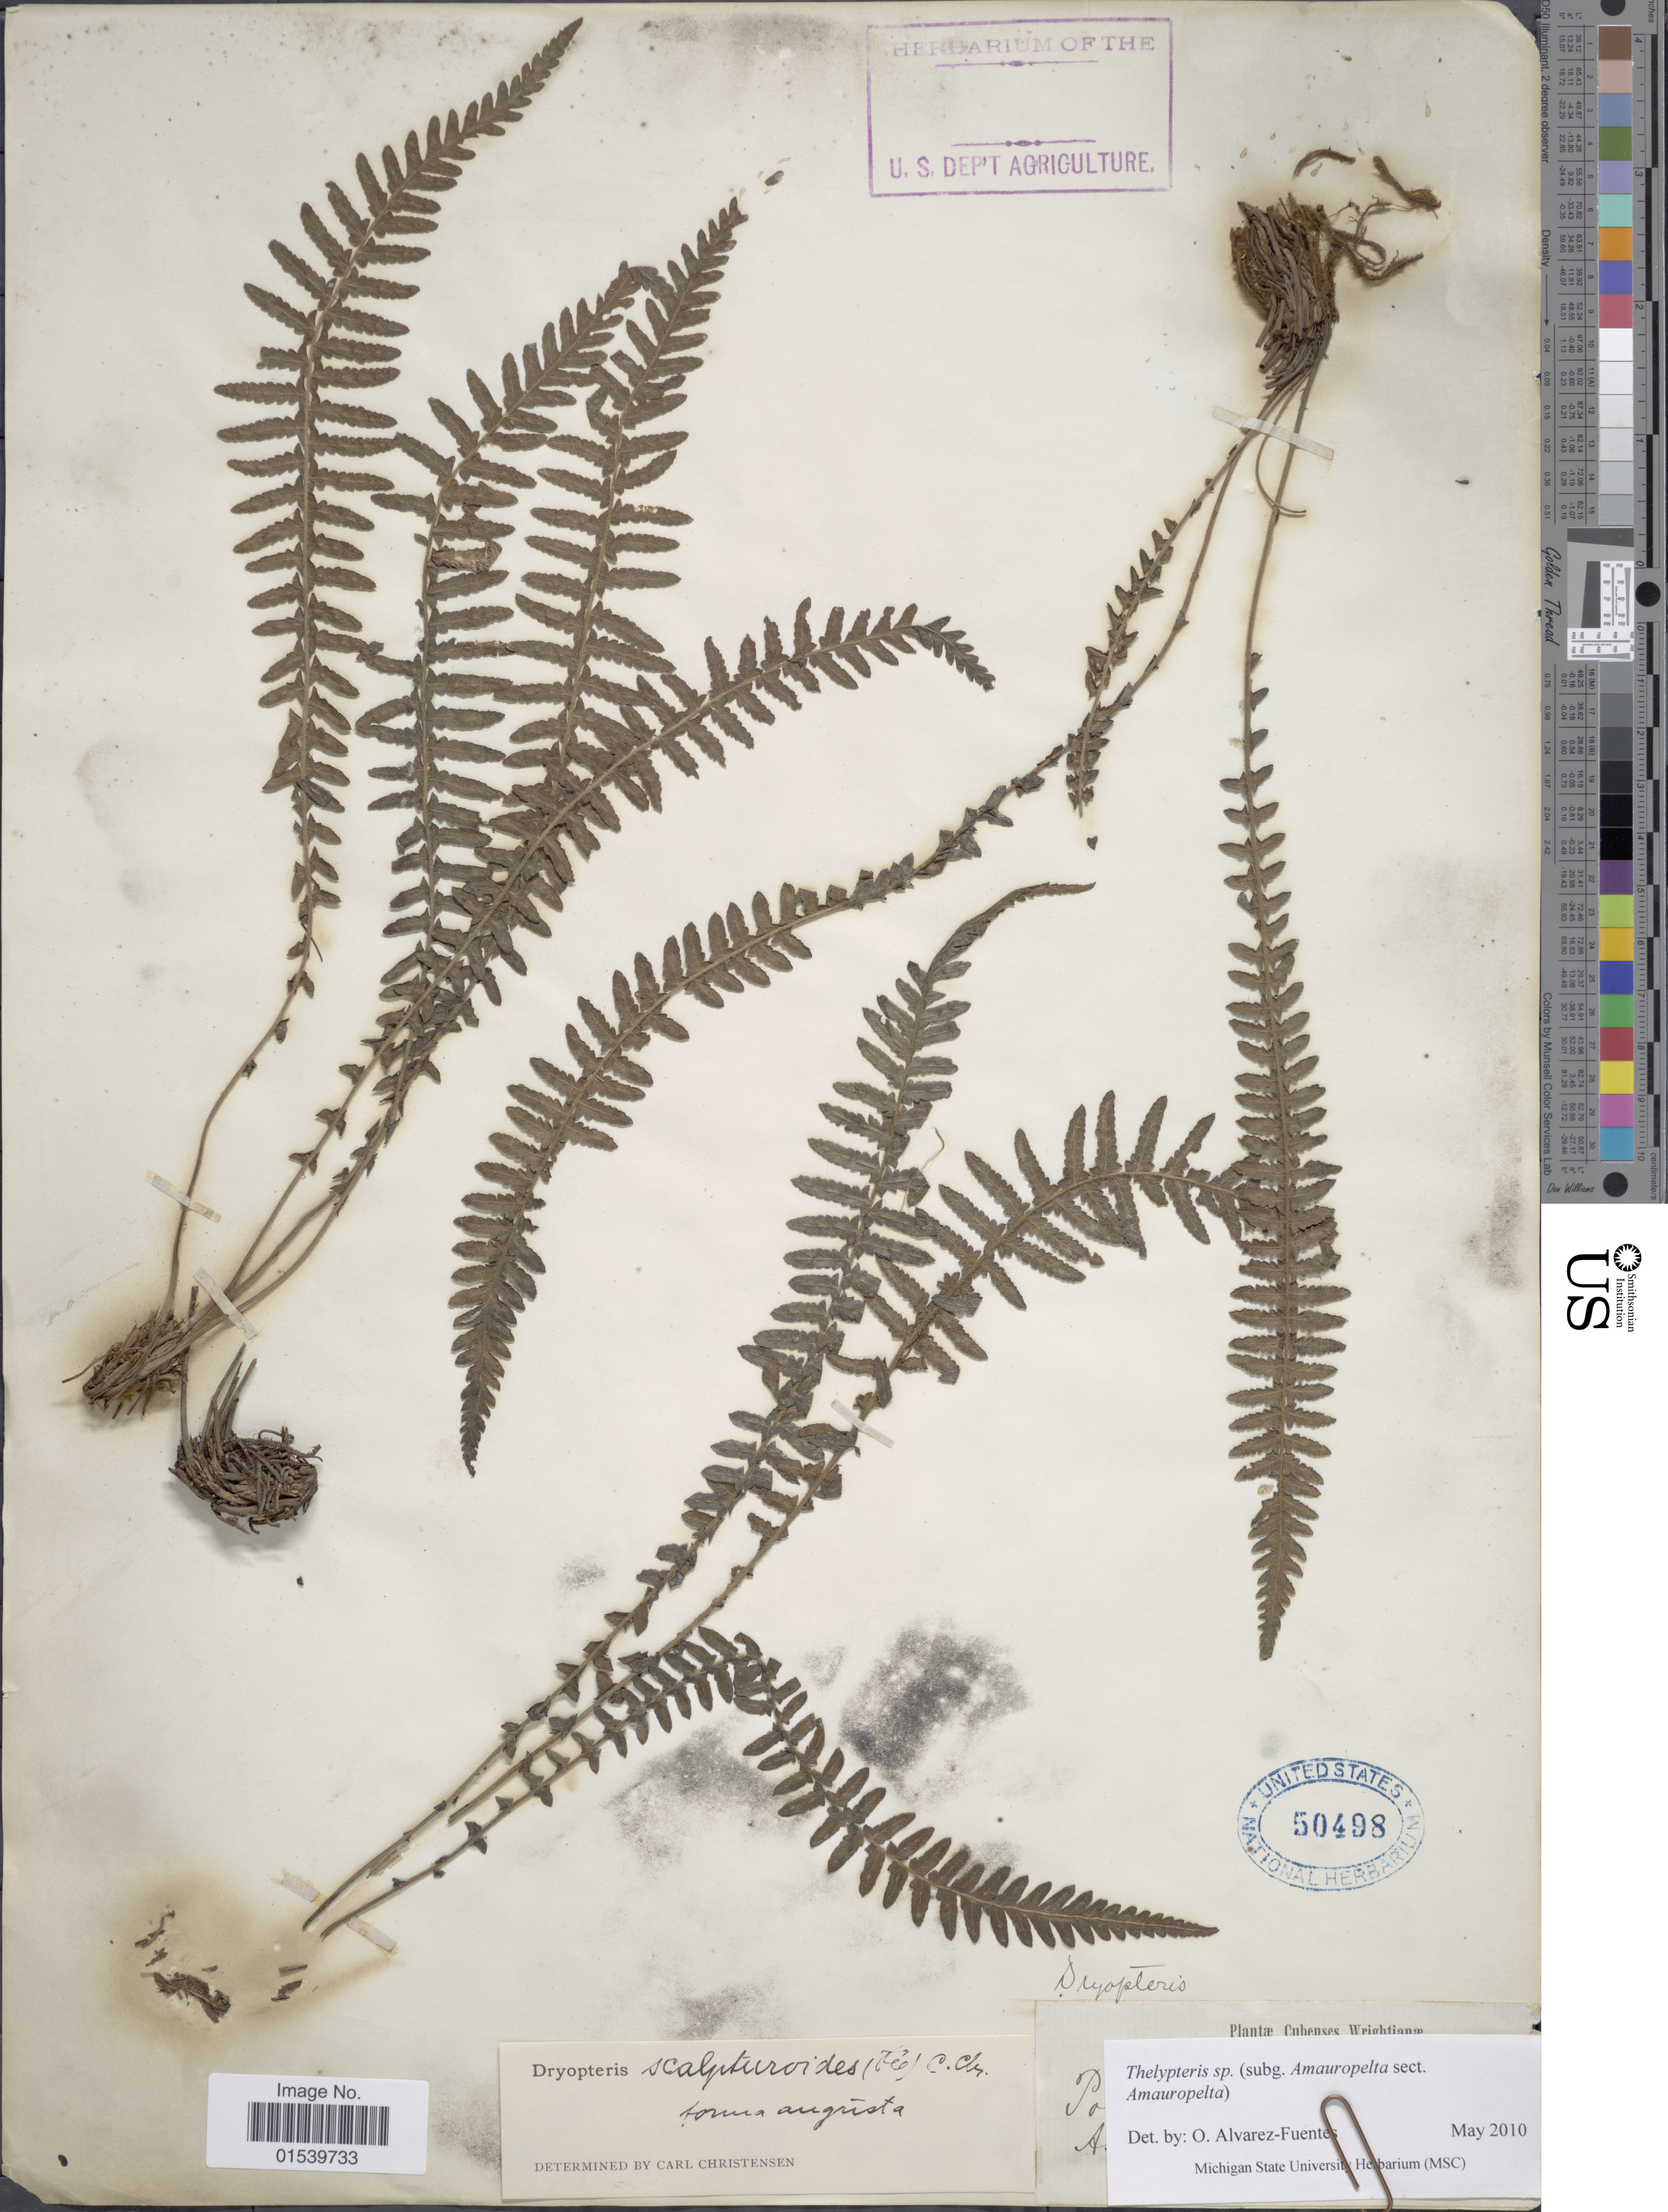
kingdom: Plantae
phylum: Tracheophyta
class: Polypodiopsida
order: Polypodiales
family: Thelypteridaceae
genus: Amauropelta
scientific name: Amauropelta sp.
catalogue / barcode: US 50498